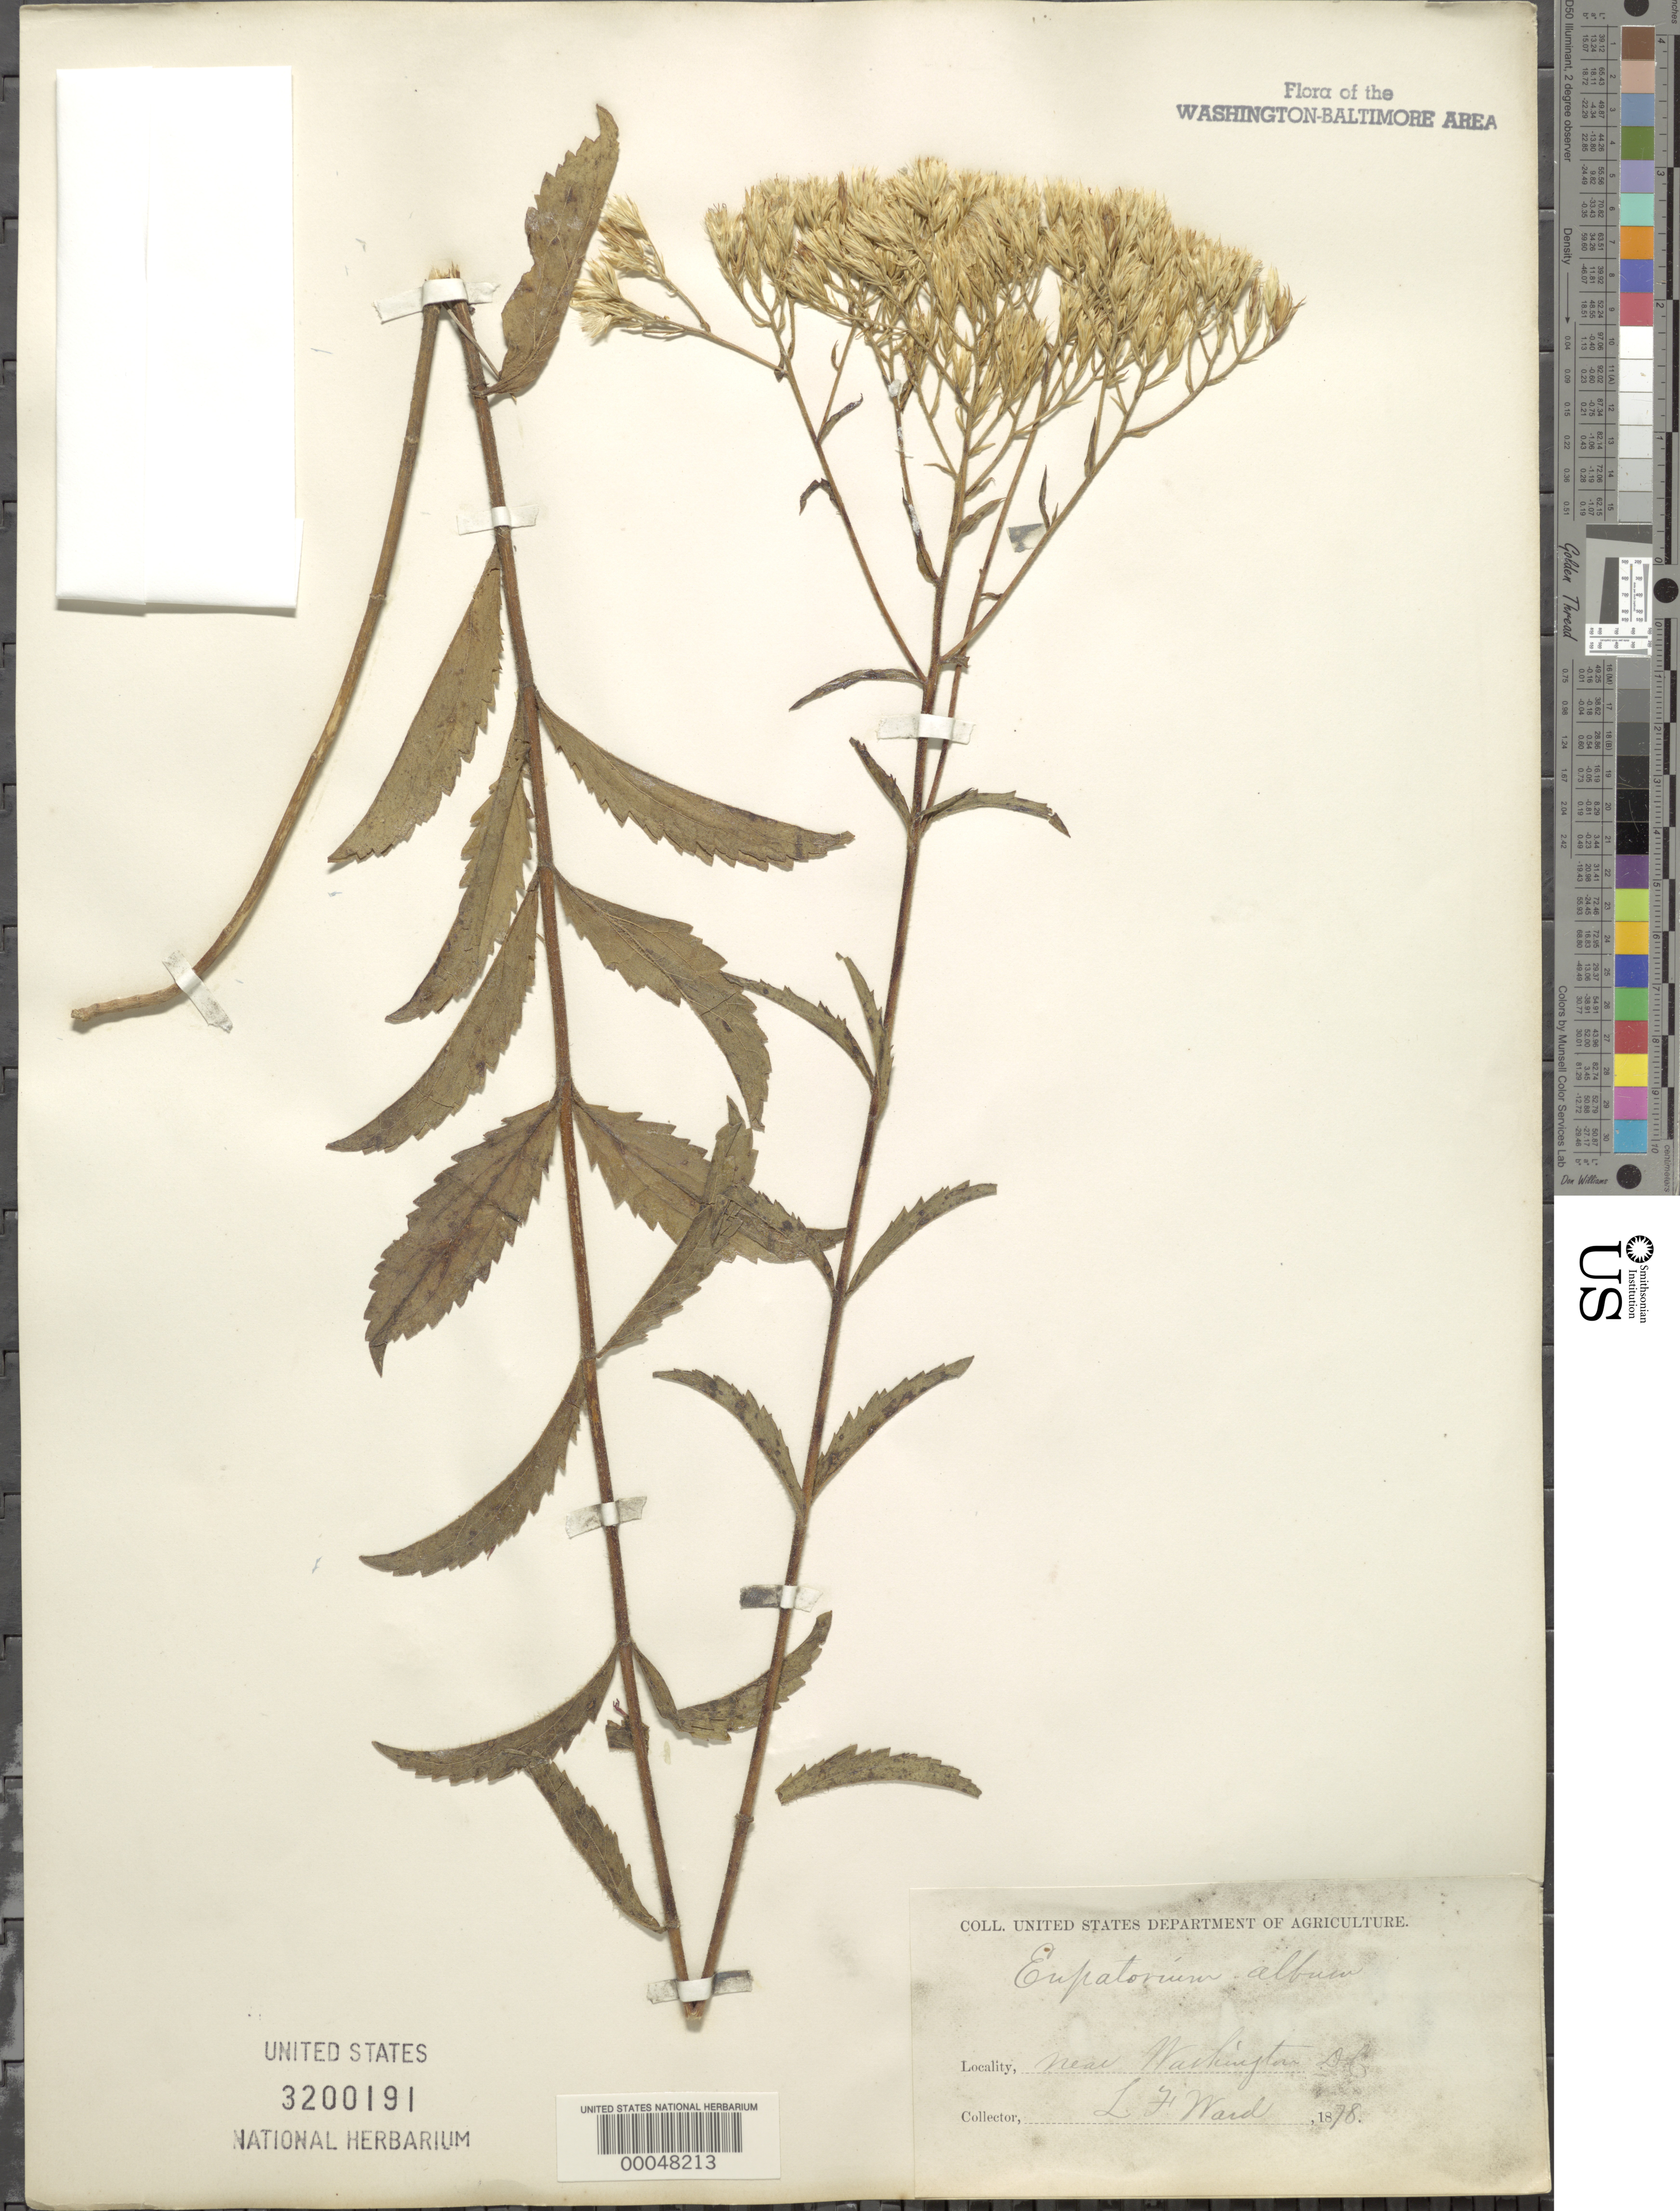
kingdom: Plantae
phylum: Tracheophyta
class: Magnoliopsida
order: Asterales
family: Asteraceae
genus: Eupatorium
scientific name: Eupatorium album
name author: L.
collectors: L. F. Ward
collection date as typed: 1878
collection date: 1878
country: United States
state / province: District of Columbia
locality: Near Washington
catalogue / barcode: US 3200191